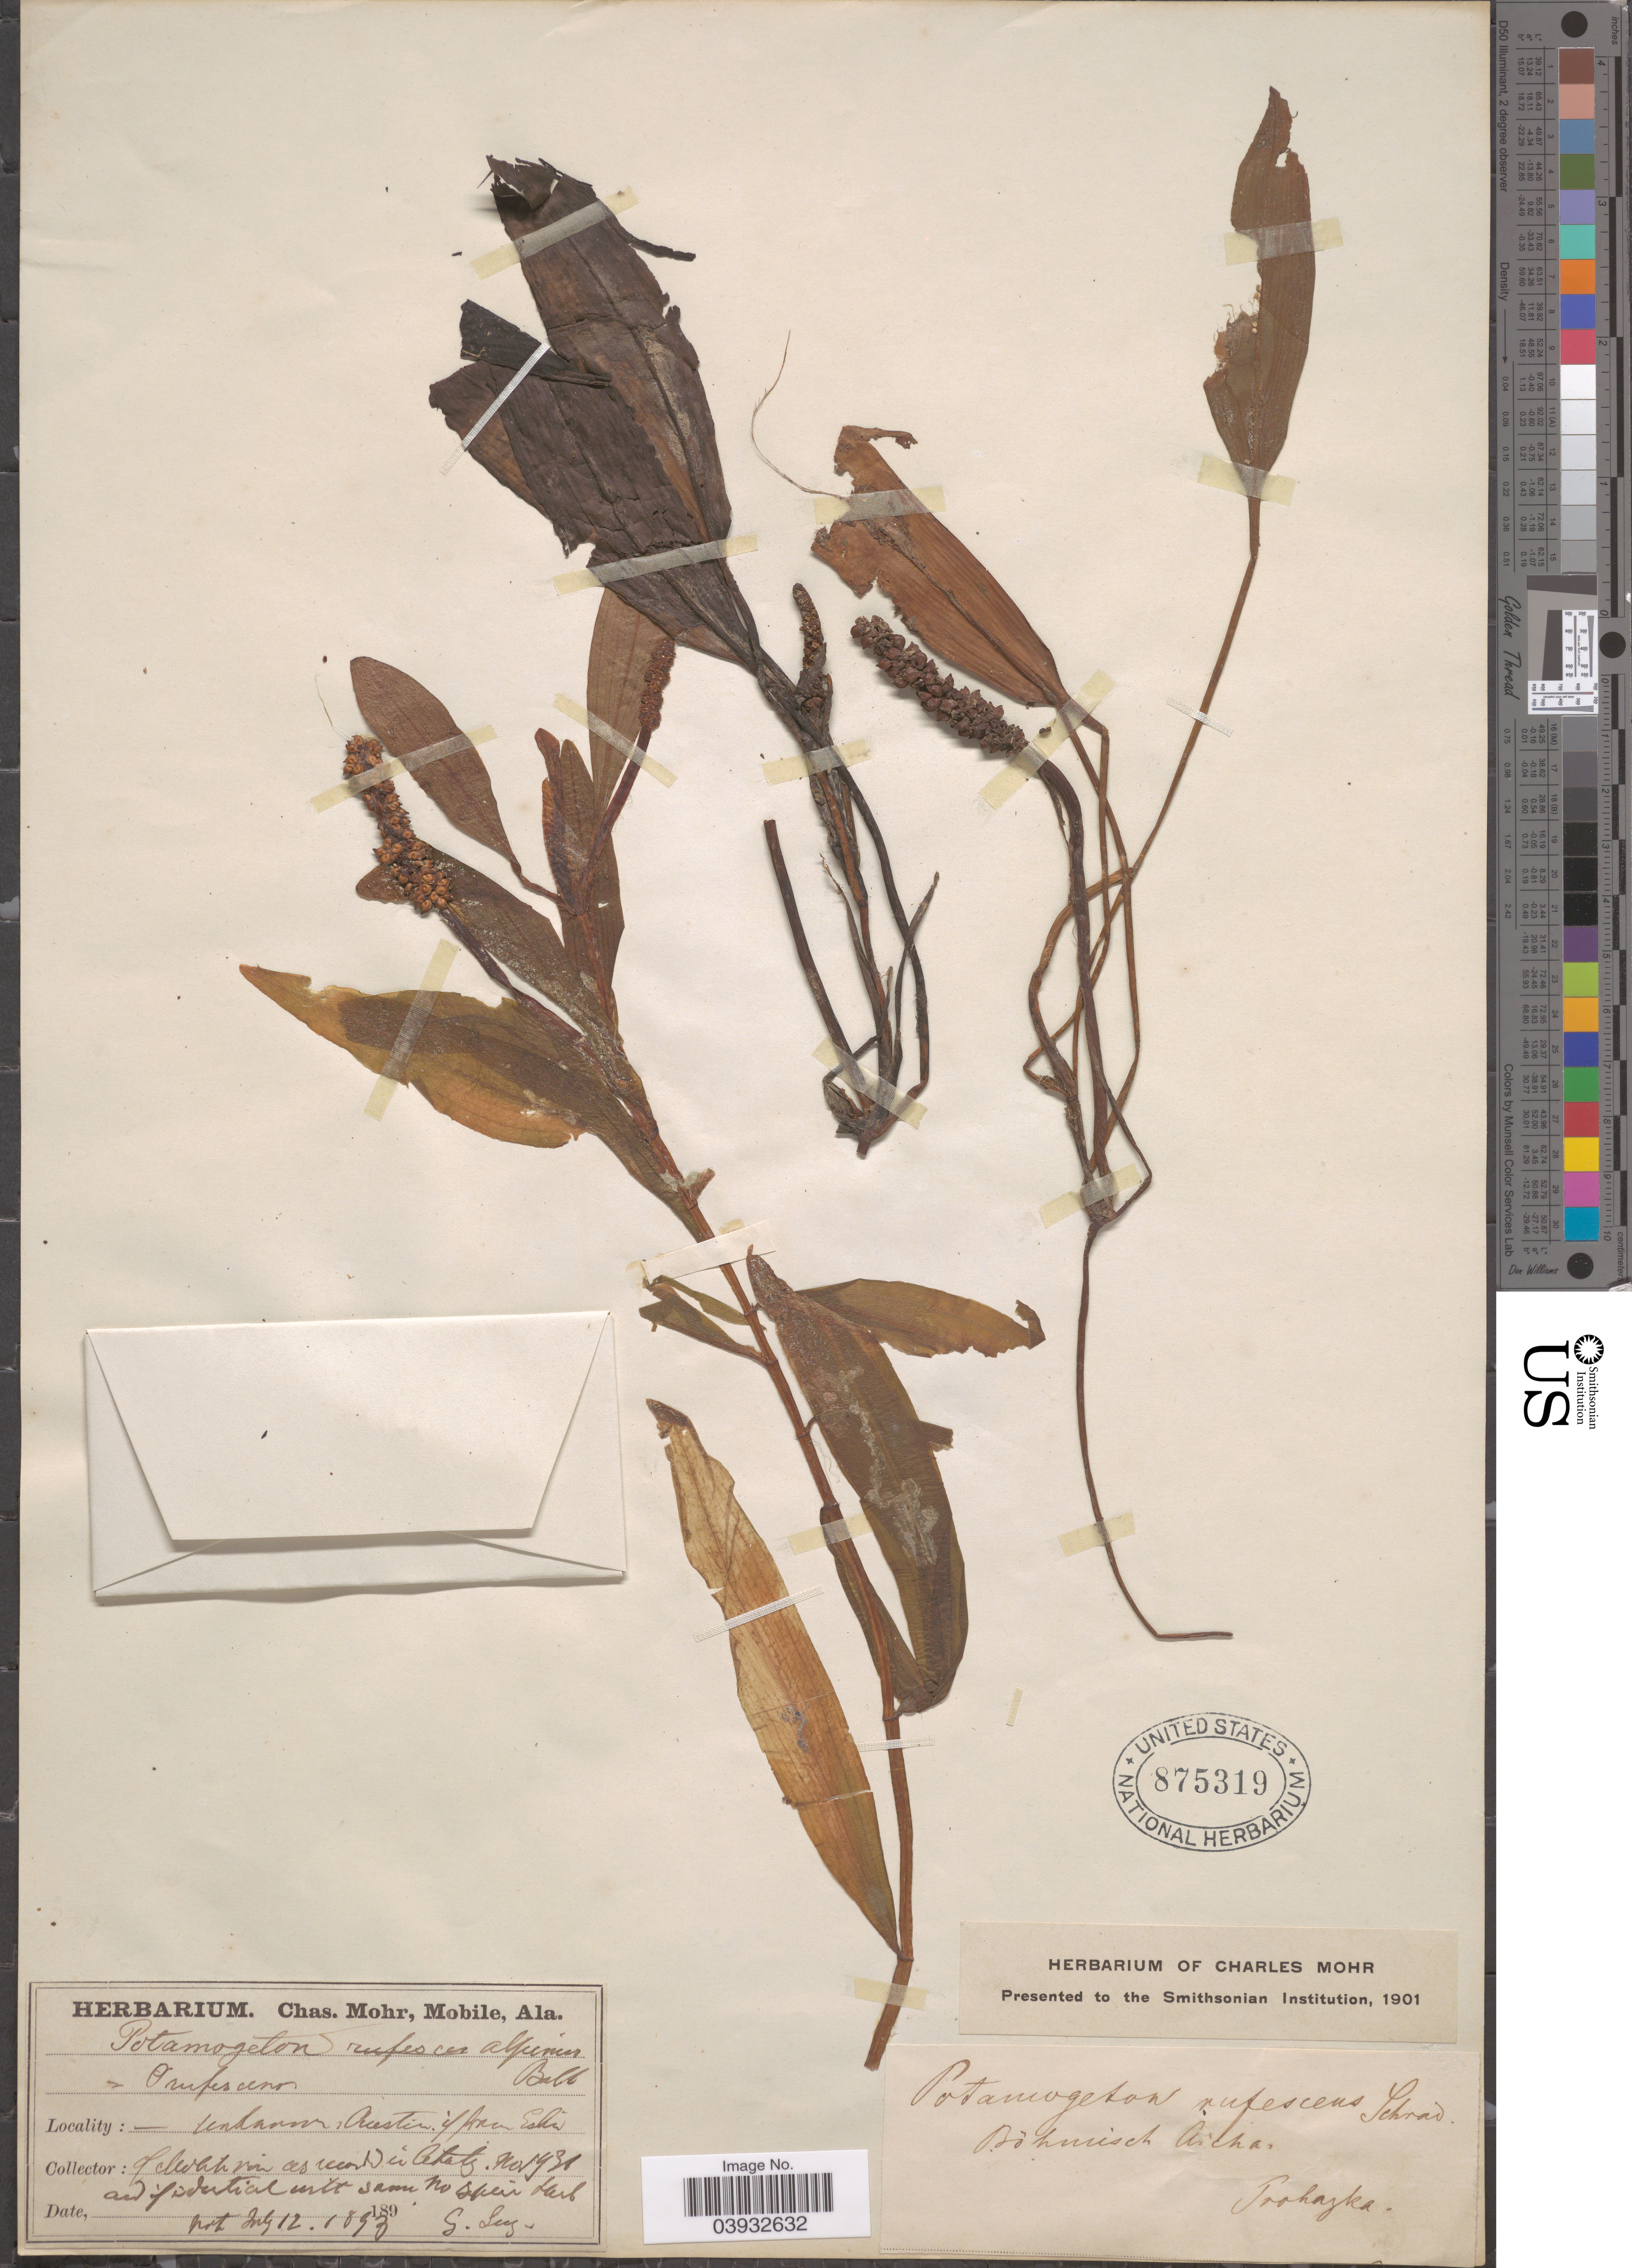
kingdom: Plantae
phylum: Tracheophyta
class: Liliopsida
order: Alismatales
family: Potamogetonaceae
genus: Potamogeton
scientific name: Potamogeton sp.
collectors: ex herb. Charles Mohr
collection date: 1893-07-12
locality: Unknown, Austin[interpreted], if from Eskin[interpreted] of [illegible text] as record[interpreted] in Cehats.[interpreted] Trohazka[interpreted].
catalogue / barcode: US 875319